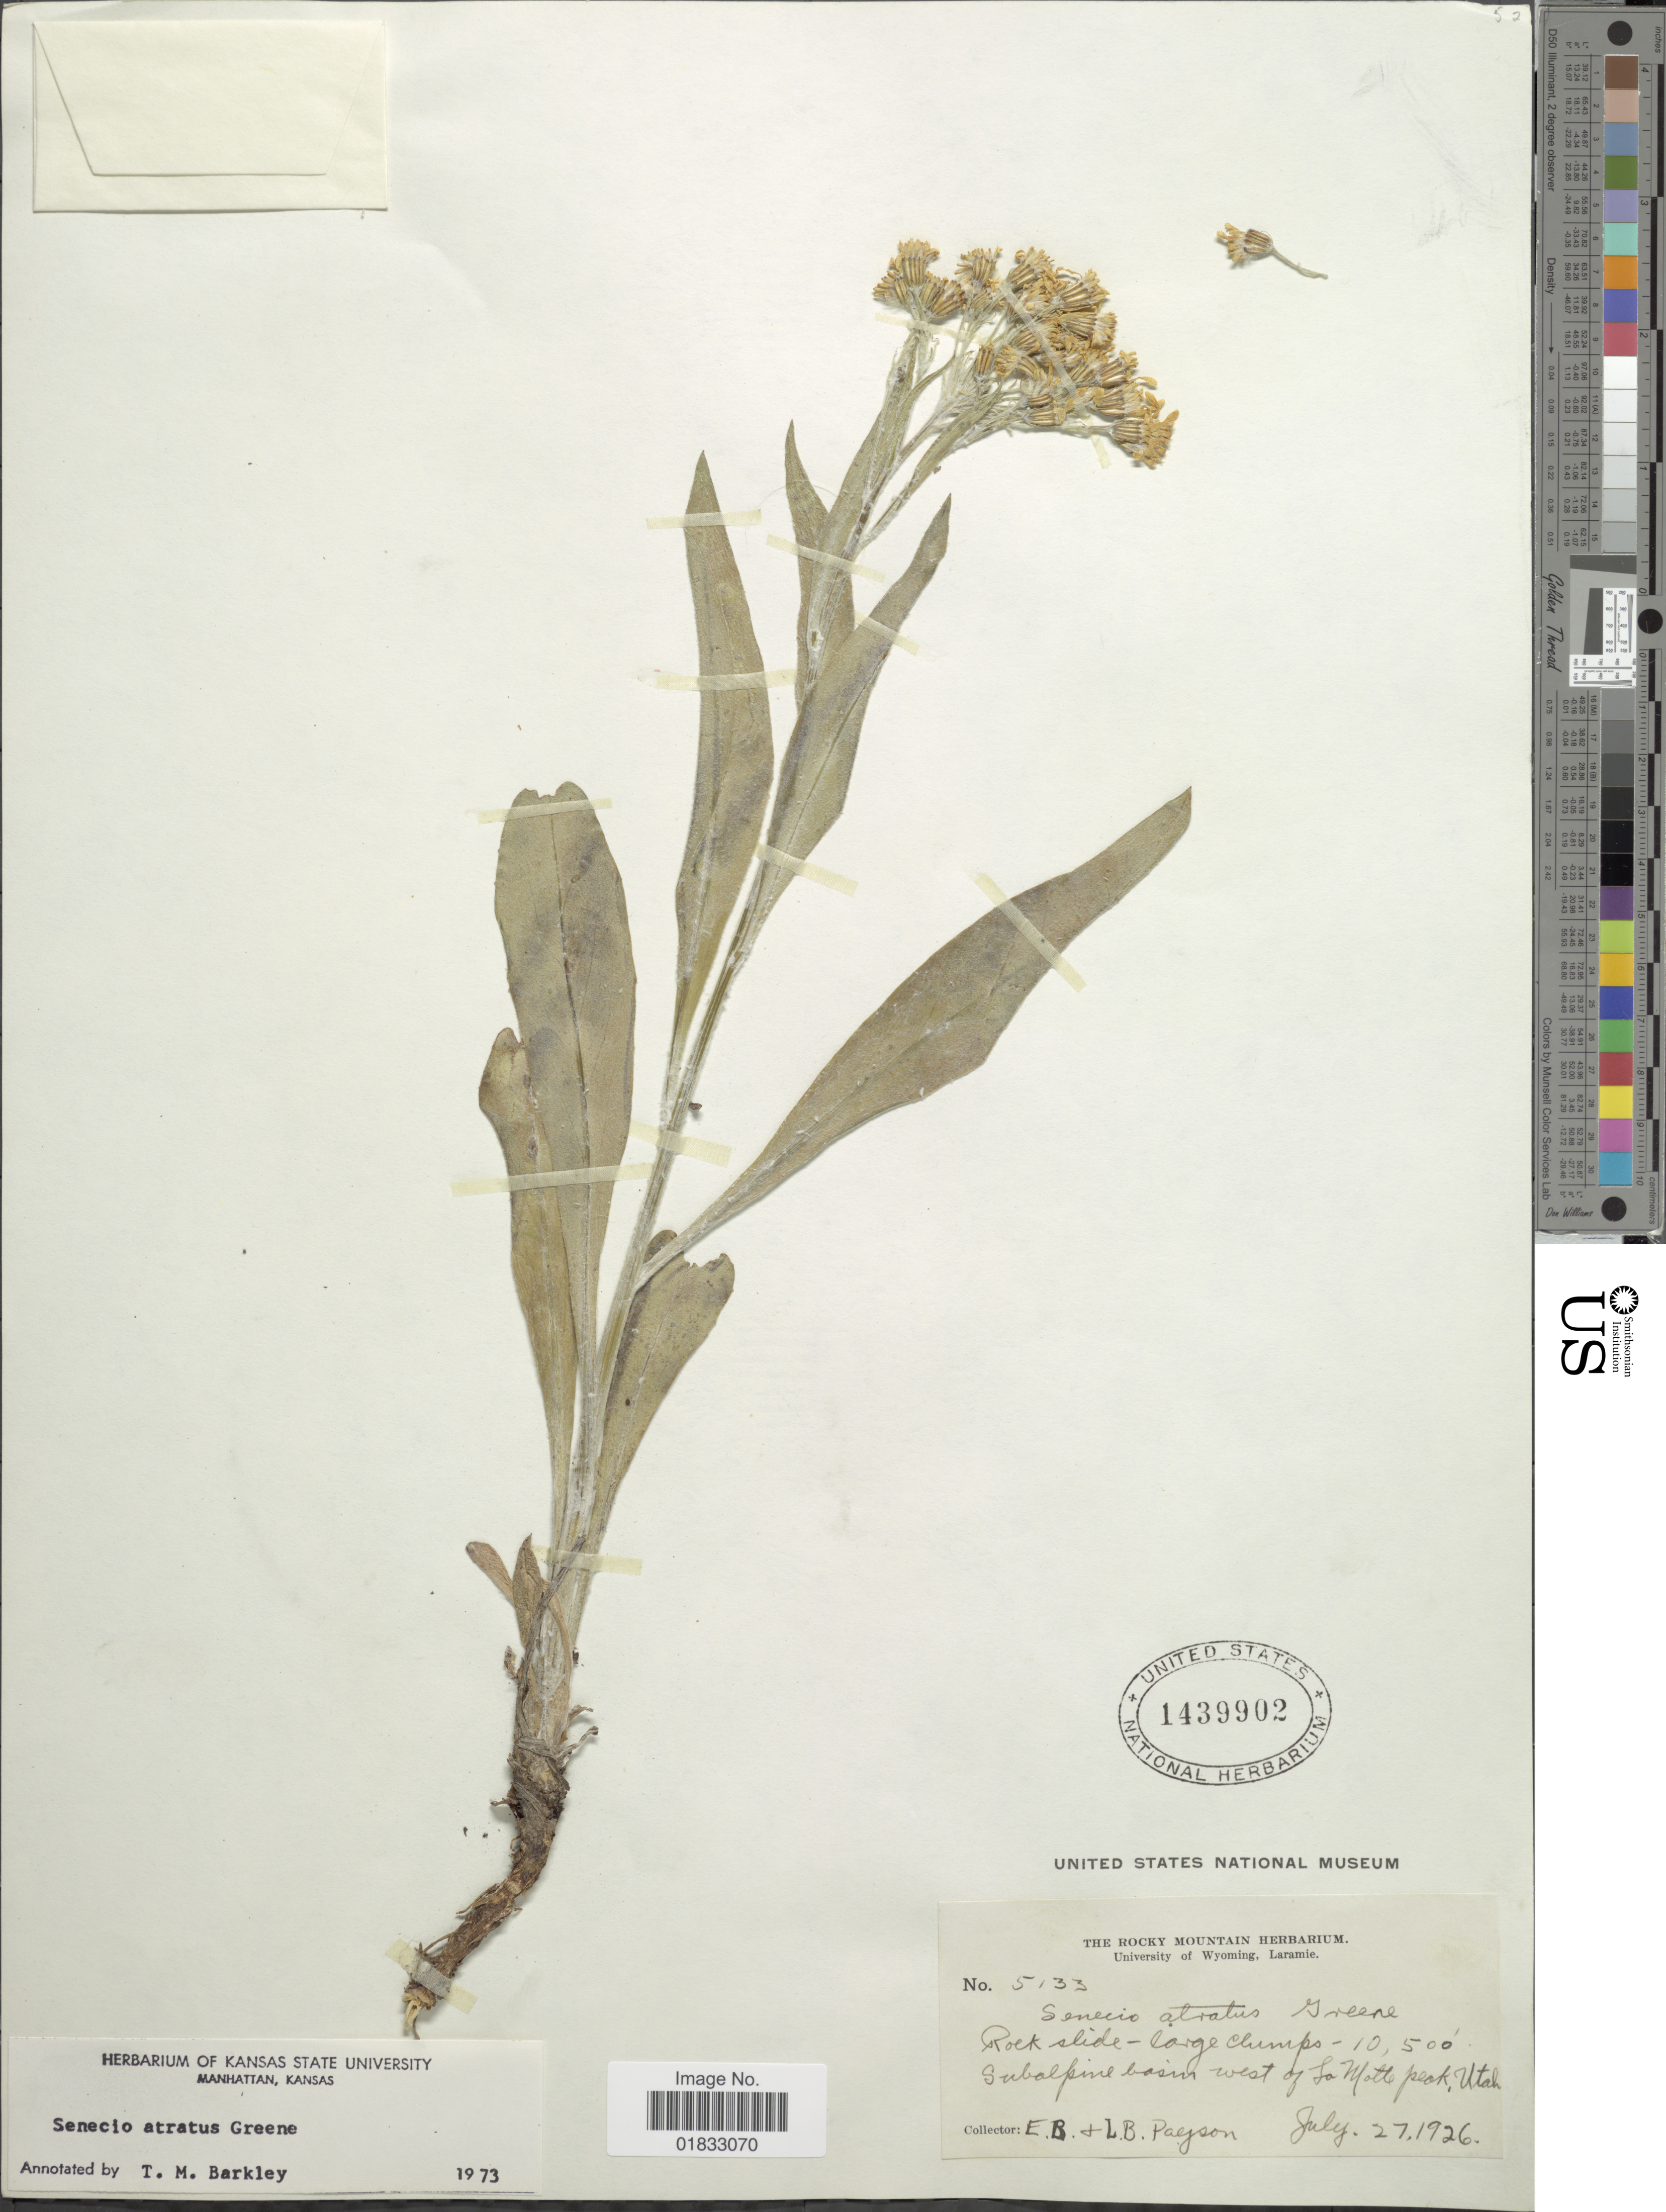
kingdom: Plantae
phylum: Tracheophyta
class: Magnoliopsida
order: Asterales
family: Asteraceae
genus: Senecio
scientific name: Senecio atratus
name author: Greene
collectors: E. B. Payson & L. Payson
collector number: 5133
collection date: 1926-07-27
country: United States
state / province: Utah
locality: Subalpine basin west of La Motte Peak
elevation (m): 3200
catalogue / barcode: US 1439902